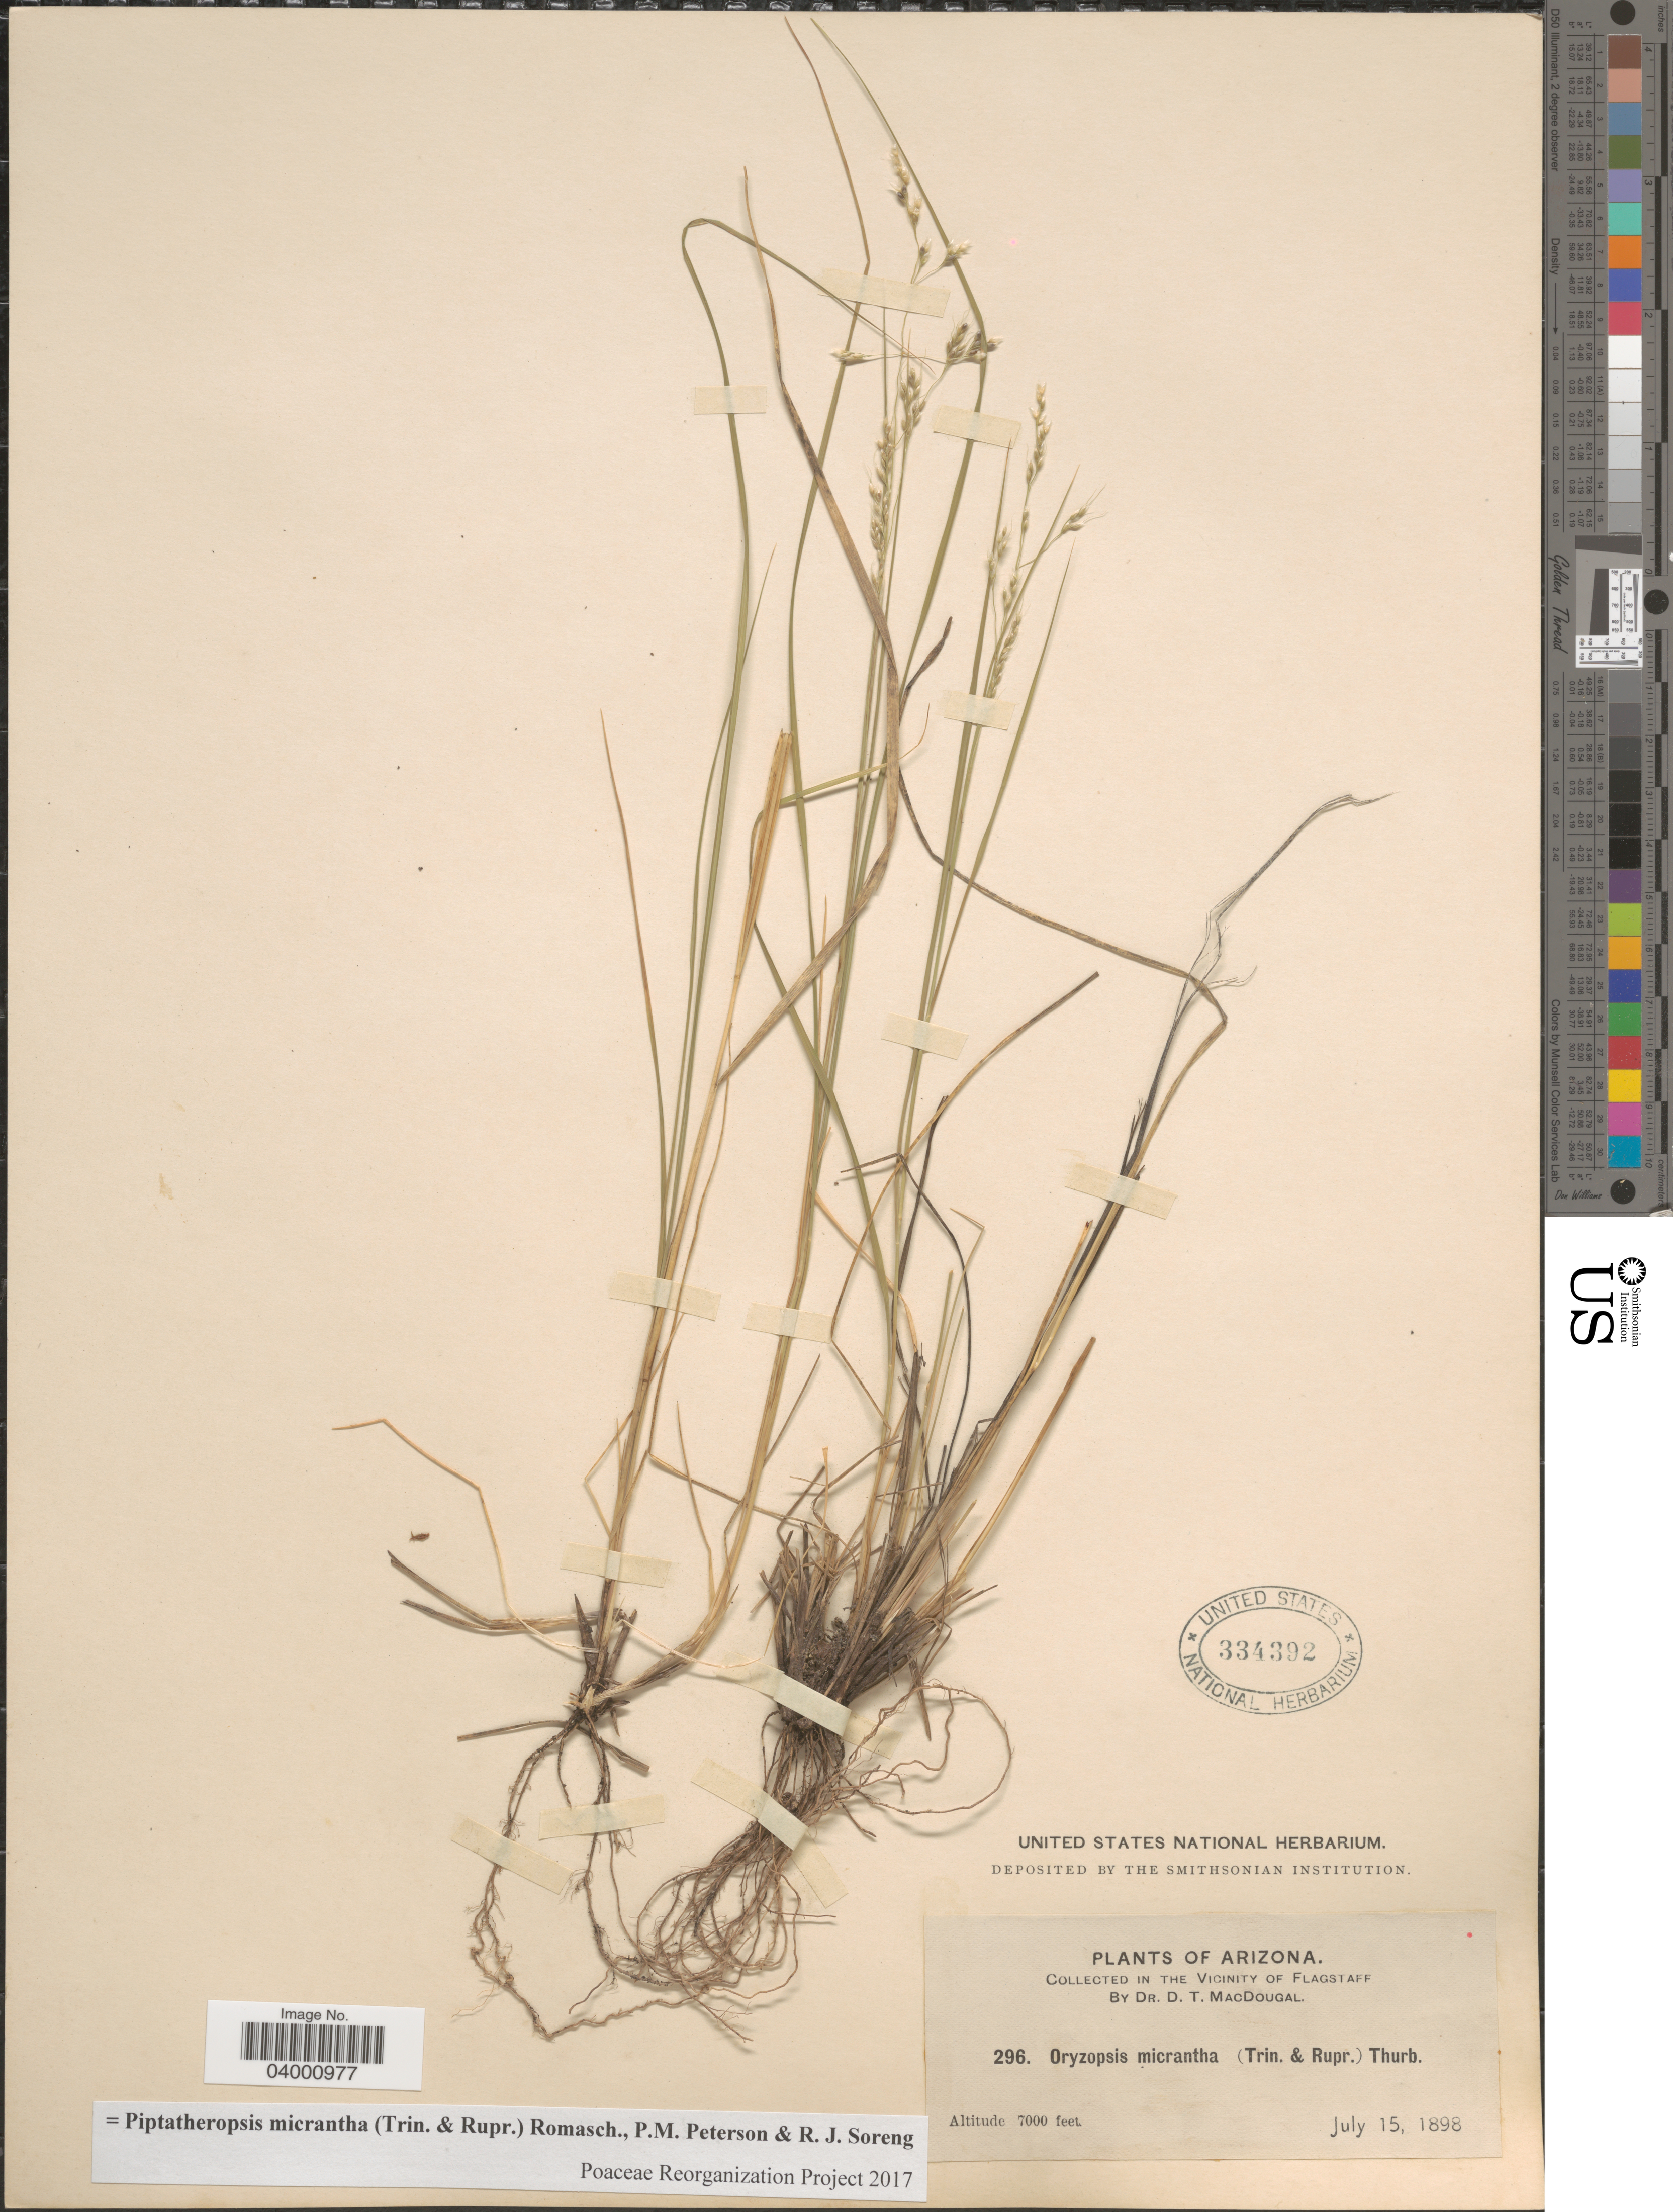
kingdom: Plantae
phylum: Tracheophyta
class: Liliopsida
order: Poales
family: Poaceae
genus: Piptatheropsis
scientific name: Piptatheropsis micrantha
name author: (Trin. & Rupr.) Romasch.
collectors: D. T. MacDougal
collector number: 296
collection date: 1898-07-15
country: United States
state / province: Arizona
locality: In the vicinity of Flagstaff.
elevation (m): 2134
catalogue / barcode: US 334392